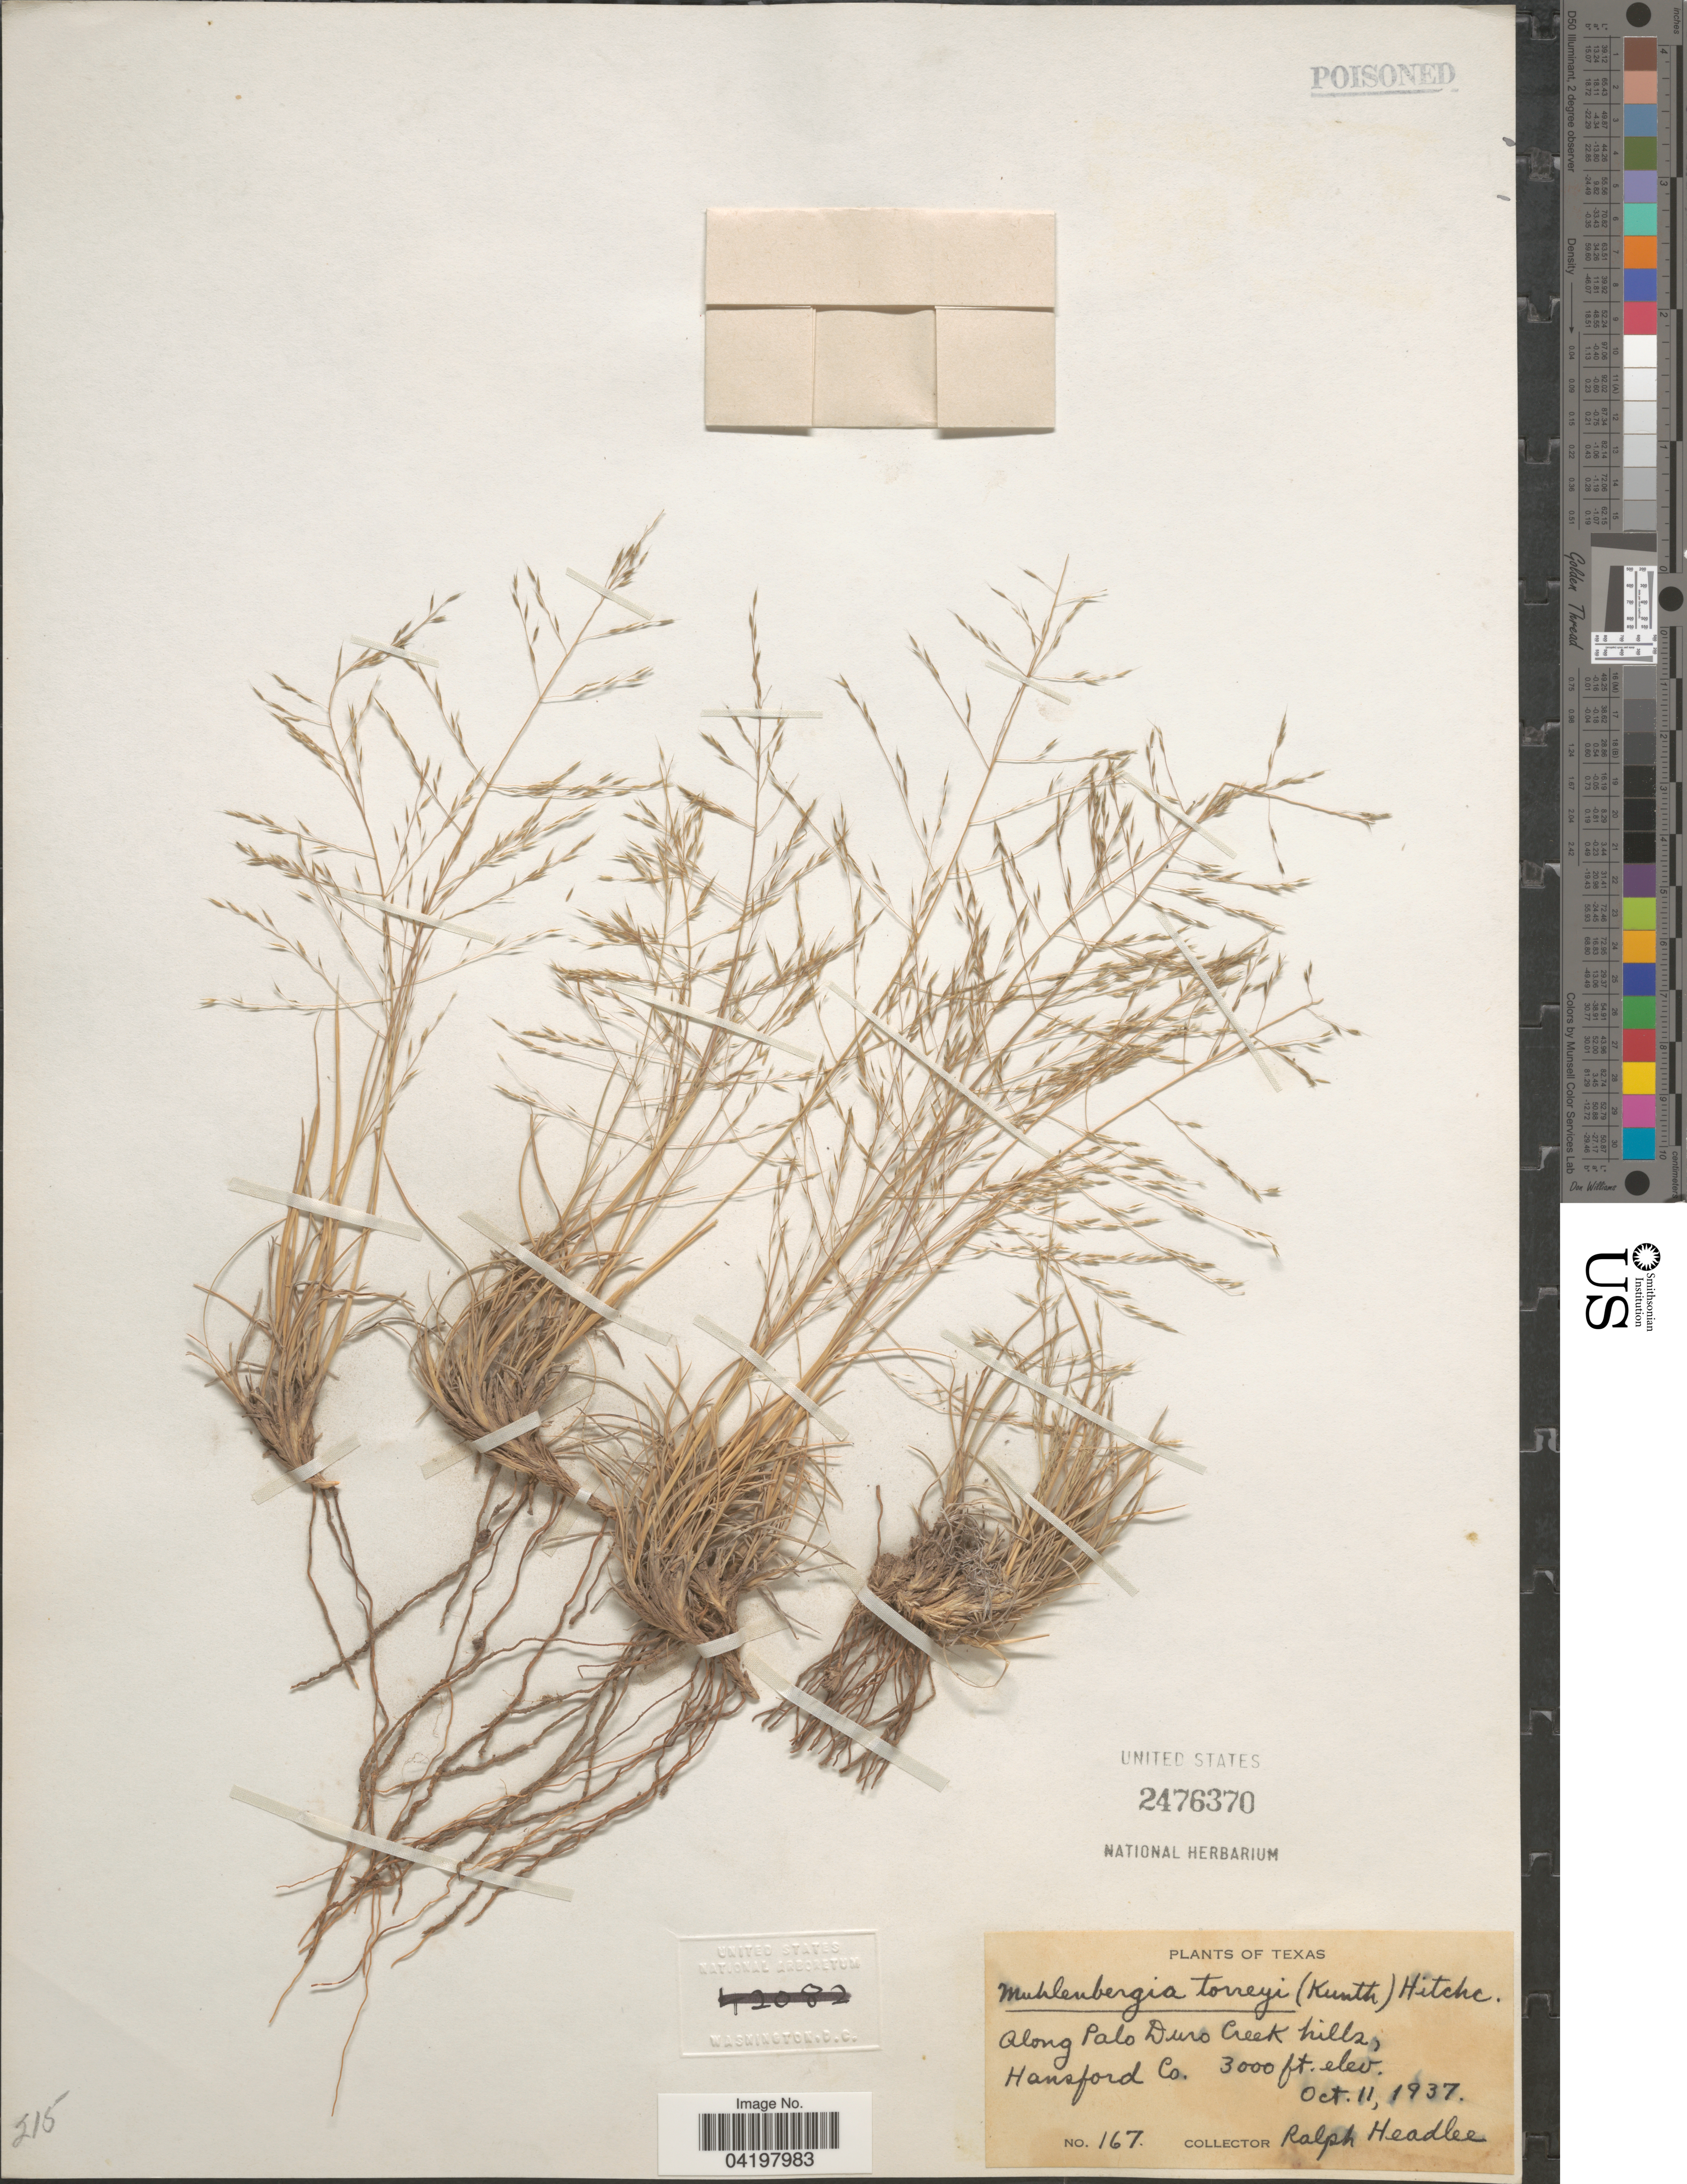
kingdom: Plantae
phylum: Tracheophyta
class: Liliopsida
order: Poales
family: Poaceae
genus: Muhlenbergia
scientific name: Muhlenbergia torreyi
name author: (Kunth) Hitchc. ex Bush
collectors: R. Headlee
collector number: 167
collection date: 1937-10-11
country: United States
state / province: Texas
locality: Along Palo Duro Creek hills, Hansford Co.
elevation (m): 914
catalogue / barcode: US 2476370